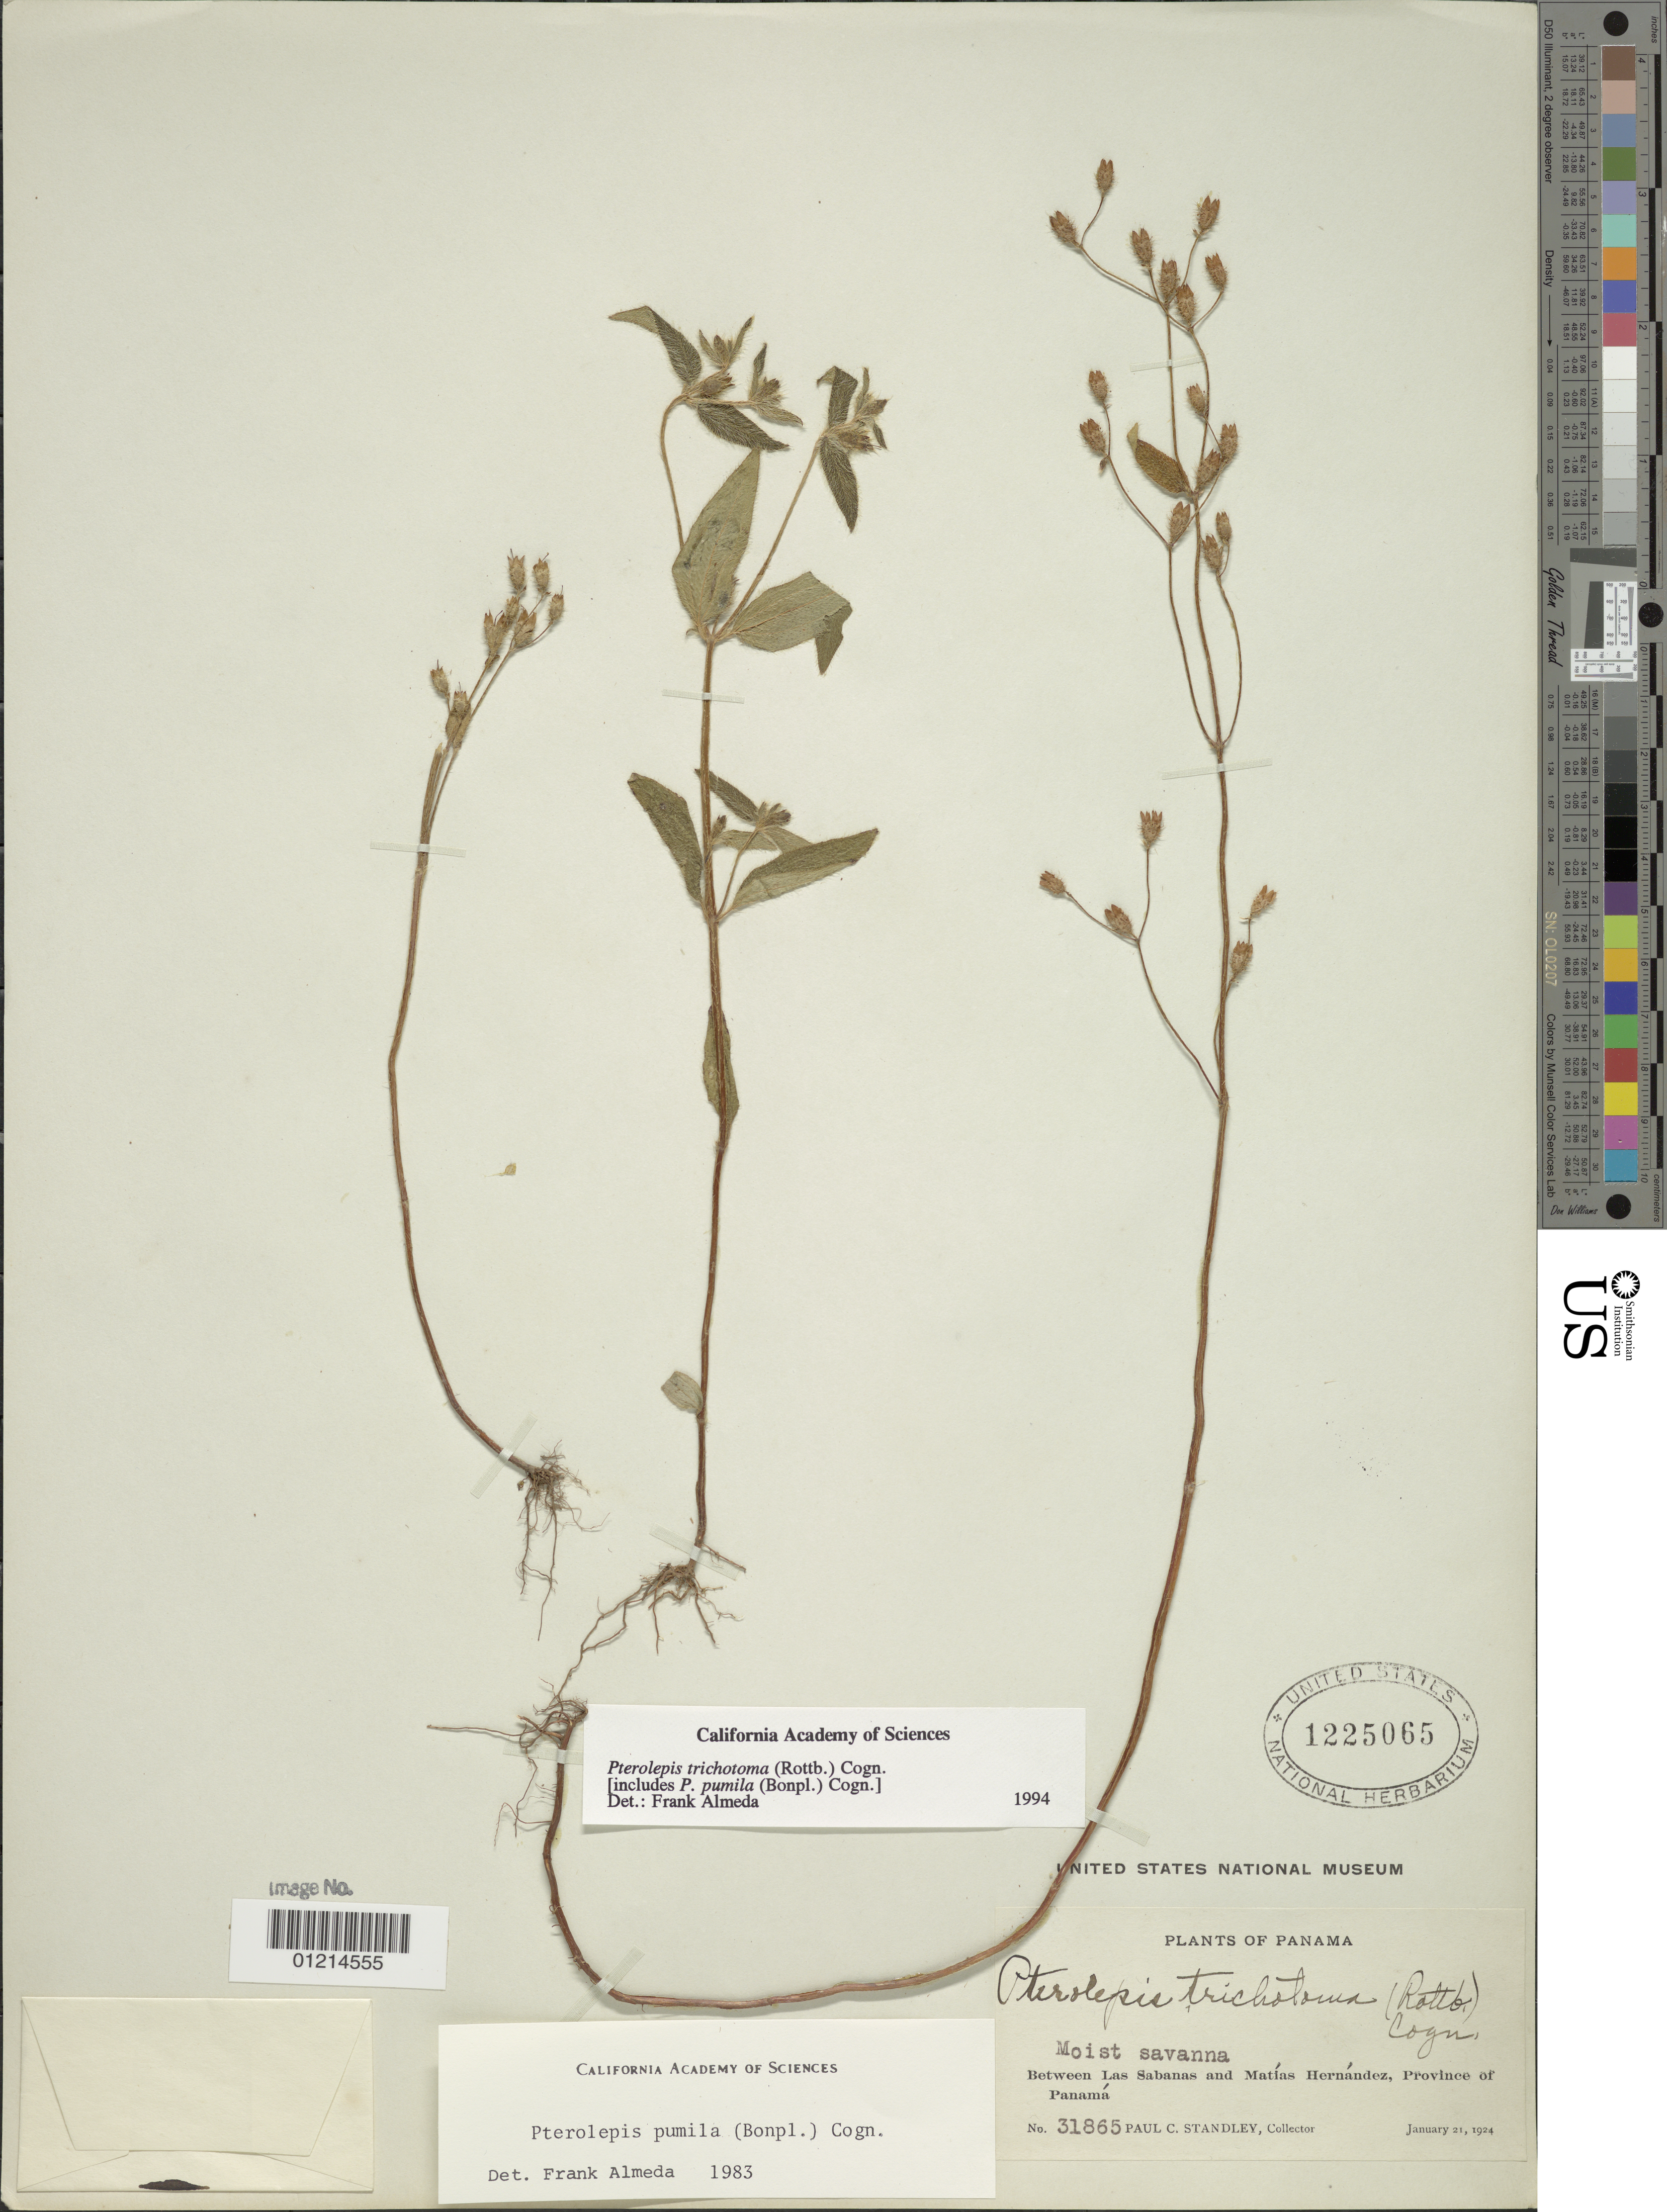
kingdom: Plantae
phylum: Tracheophyta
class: Magnoliopsida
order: Myrtales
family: Melastomataceae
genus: Pterolepis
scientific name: Pterolepis trichotoma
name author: (Rottb.) Cogn.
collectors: P. C. Standley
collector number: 31865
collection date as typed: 21 Jan 1924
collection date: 1924-01-21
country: Panama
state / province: Panamá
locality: Between Las Sabanas and Matias Hernandez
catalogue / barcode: US 1225065